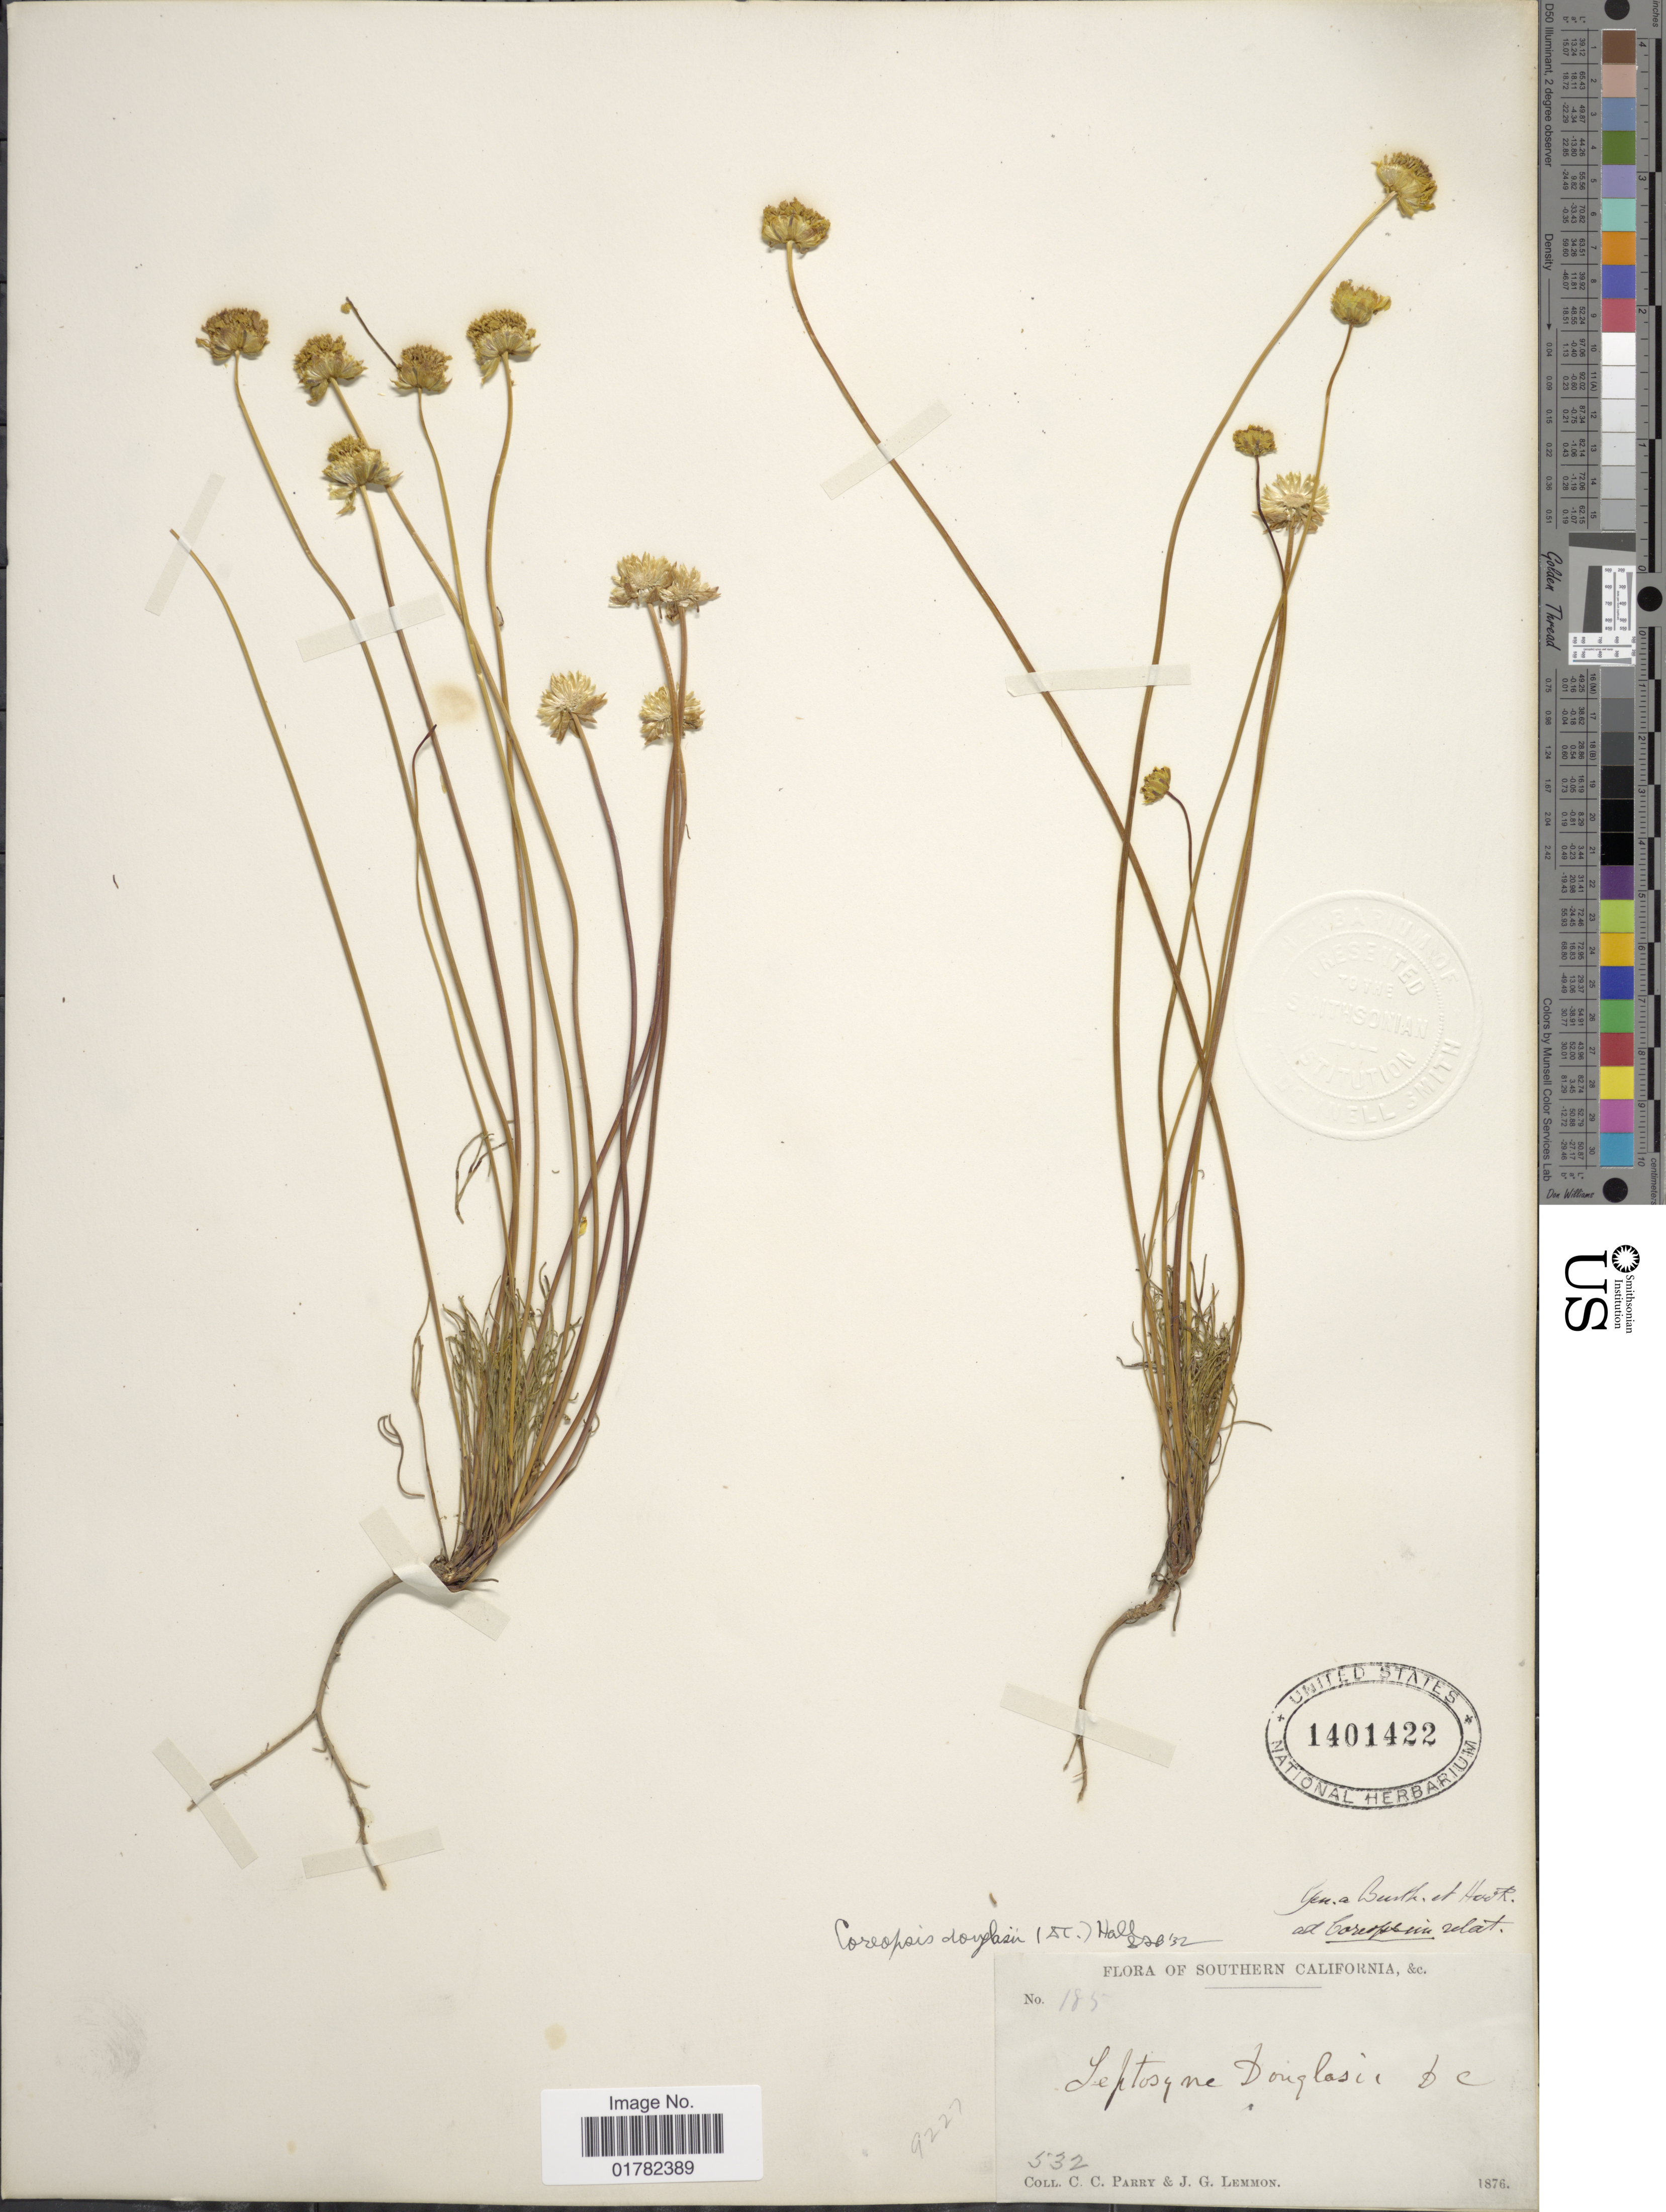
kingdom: Plantae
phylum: Tracheophyta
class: Magnoliopsida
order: Asterales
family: Asteraceae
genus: Coreopsis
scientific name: Coreopsis douglasii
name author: (DC.) H.M. Hall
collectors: C. C. Parry & J. Lemmon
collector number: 532/185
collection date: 1876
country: United States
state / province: California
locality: Southern California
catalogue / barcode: US 1401422